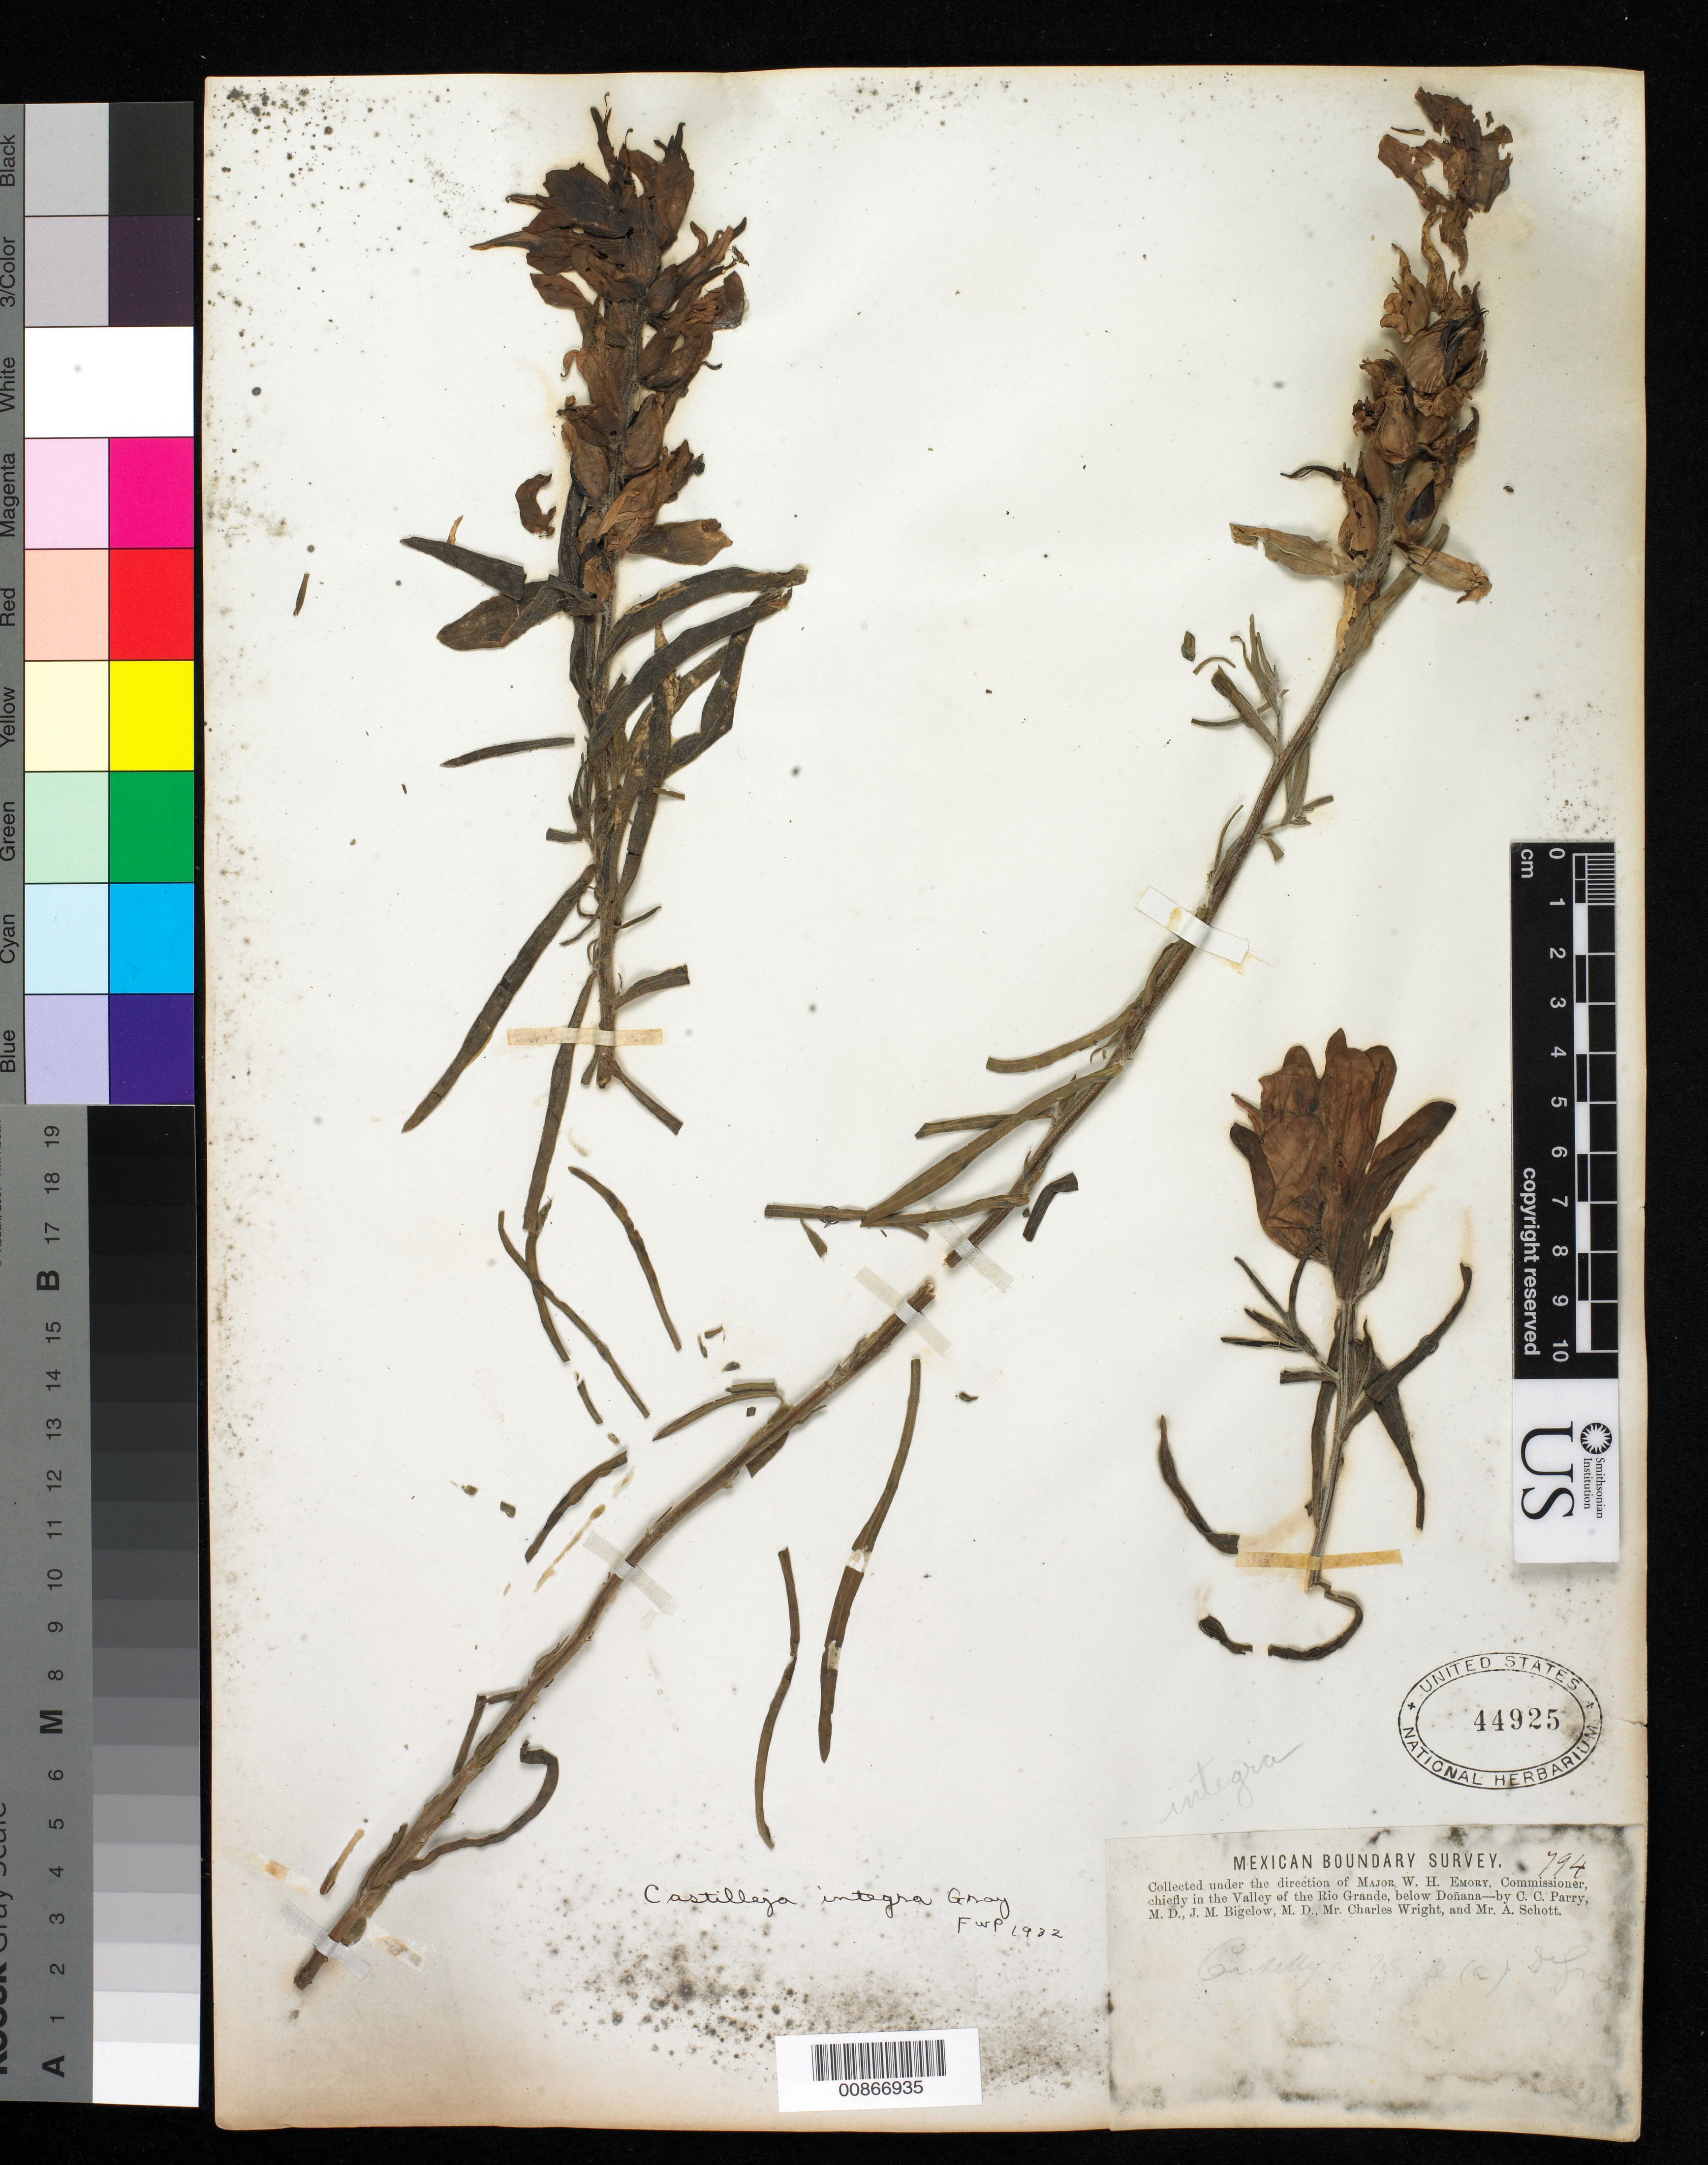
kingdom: Plantae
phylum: Tracheophyta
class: Magnoliopsida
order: Lamiales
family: Orobanchaceae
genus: Castilleja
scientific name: Castilleja integra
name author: A. Gray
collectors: C. C. Parry, J. M. Bigelow, C. Wright & A. C. V. Schott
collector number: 794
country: United States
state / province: New Mexico / Texas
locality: Valley of the Rio Grande, below Doñana.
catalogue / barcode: US 44925